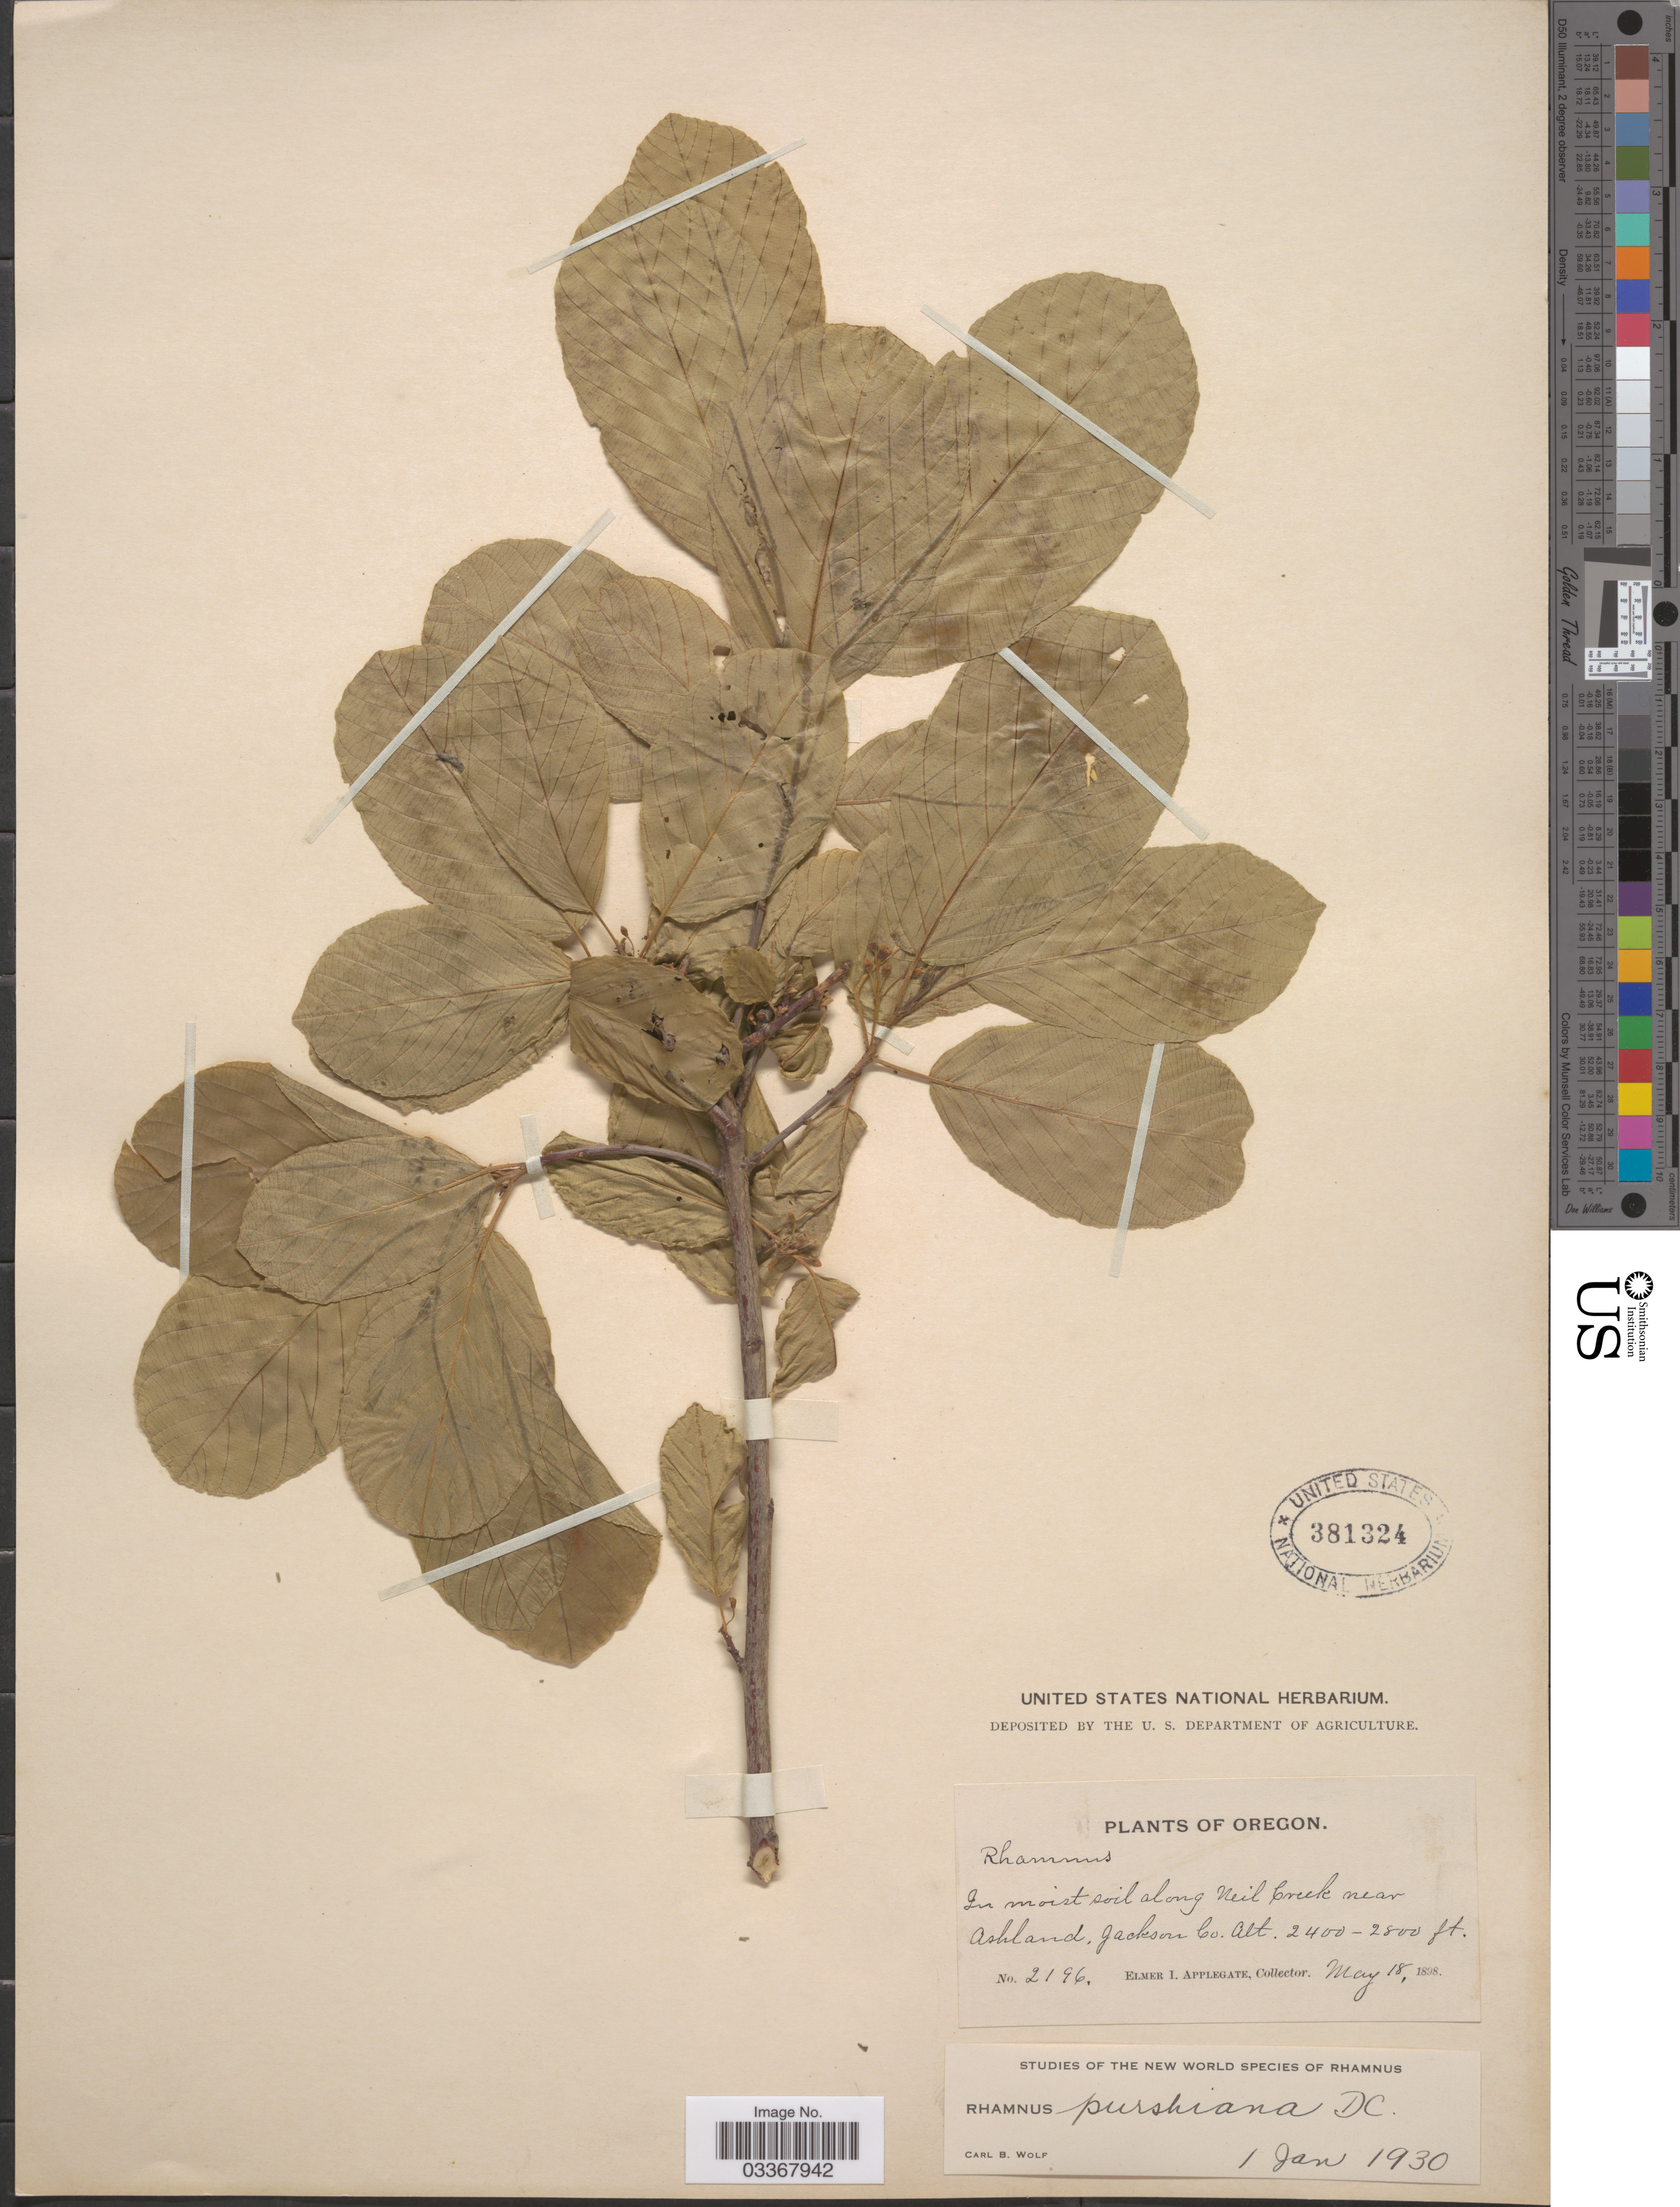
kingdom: Plantae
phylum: Tracheophyta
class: Magnoliopsida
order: Rosales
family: Rhamnaceae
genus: Frangula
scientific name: Frangula purshiana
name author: (DC.) A. Gray ex J.G. Cooper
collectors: E. I. Applegate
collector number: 2196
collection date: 1898-05-18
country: United States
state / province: Oregon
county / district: Jackson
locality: In moist soil along Neil Creek near Ashland, Jackson Co.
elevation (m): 732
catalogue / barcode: US 381324